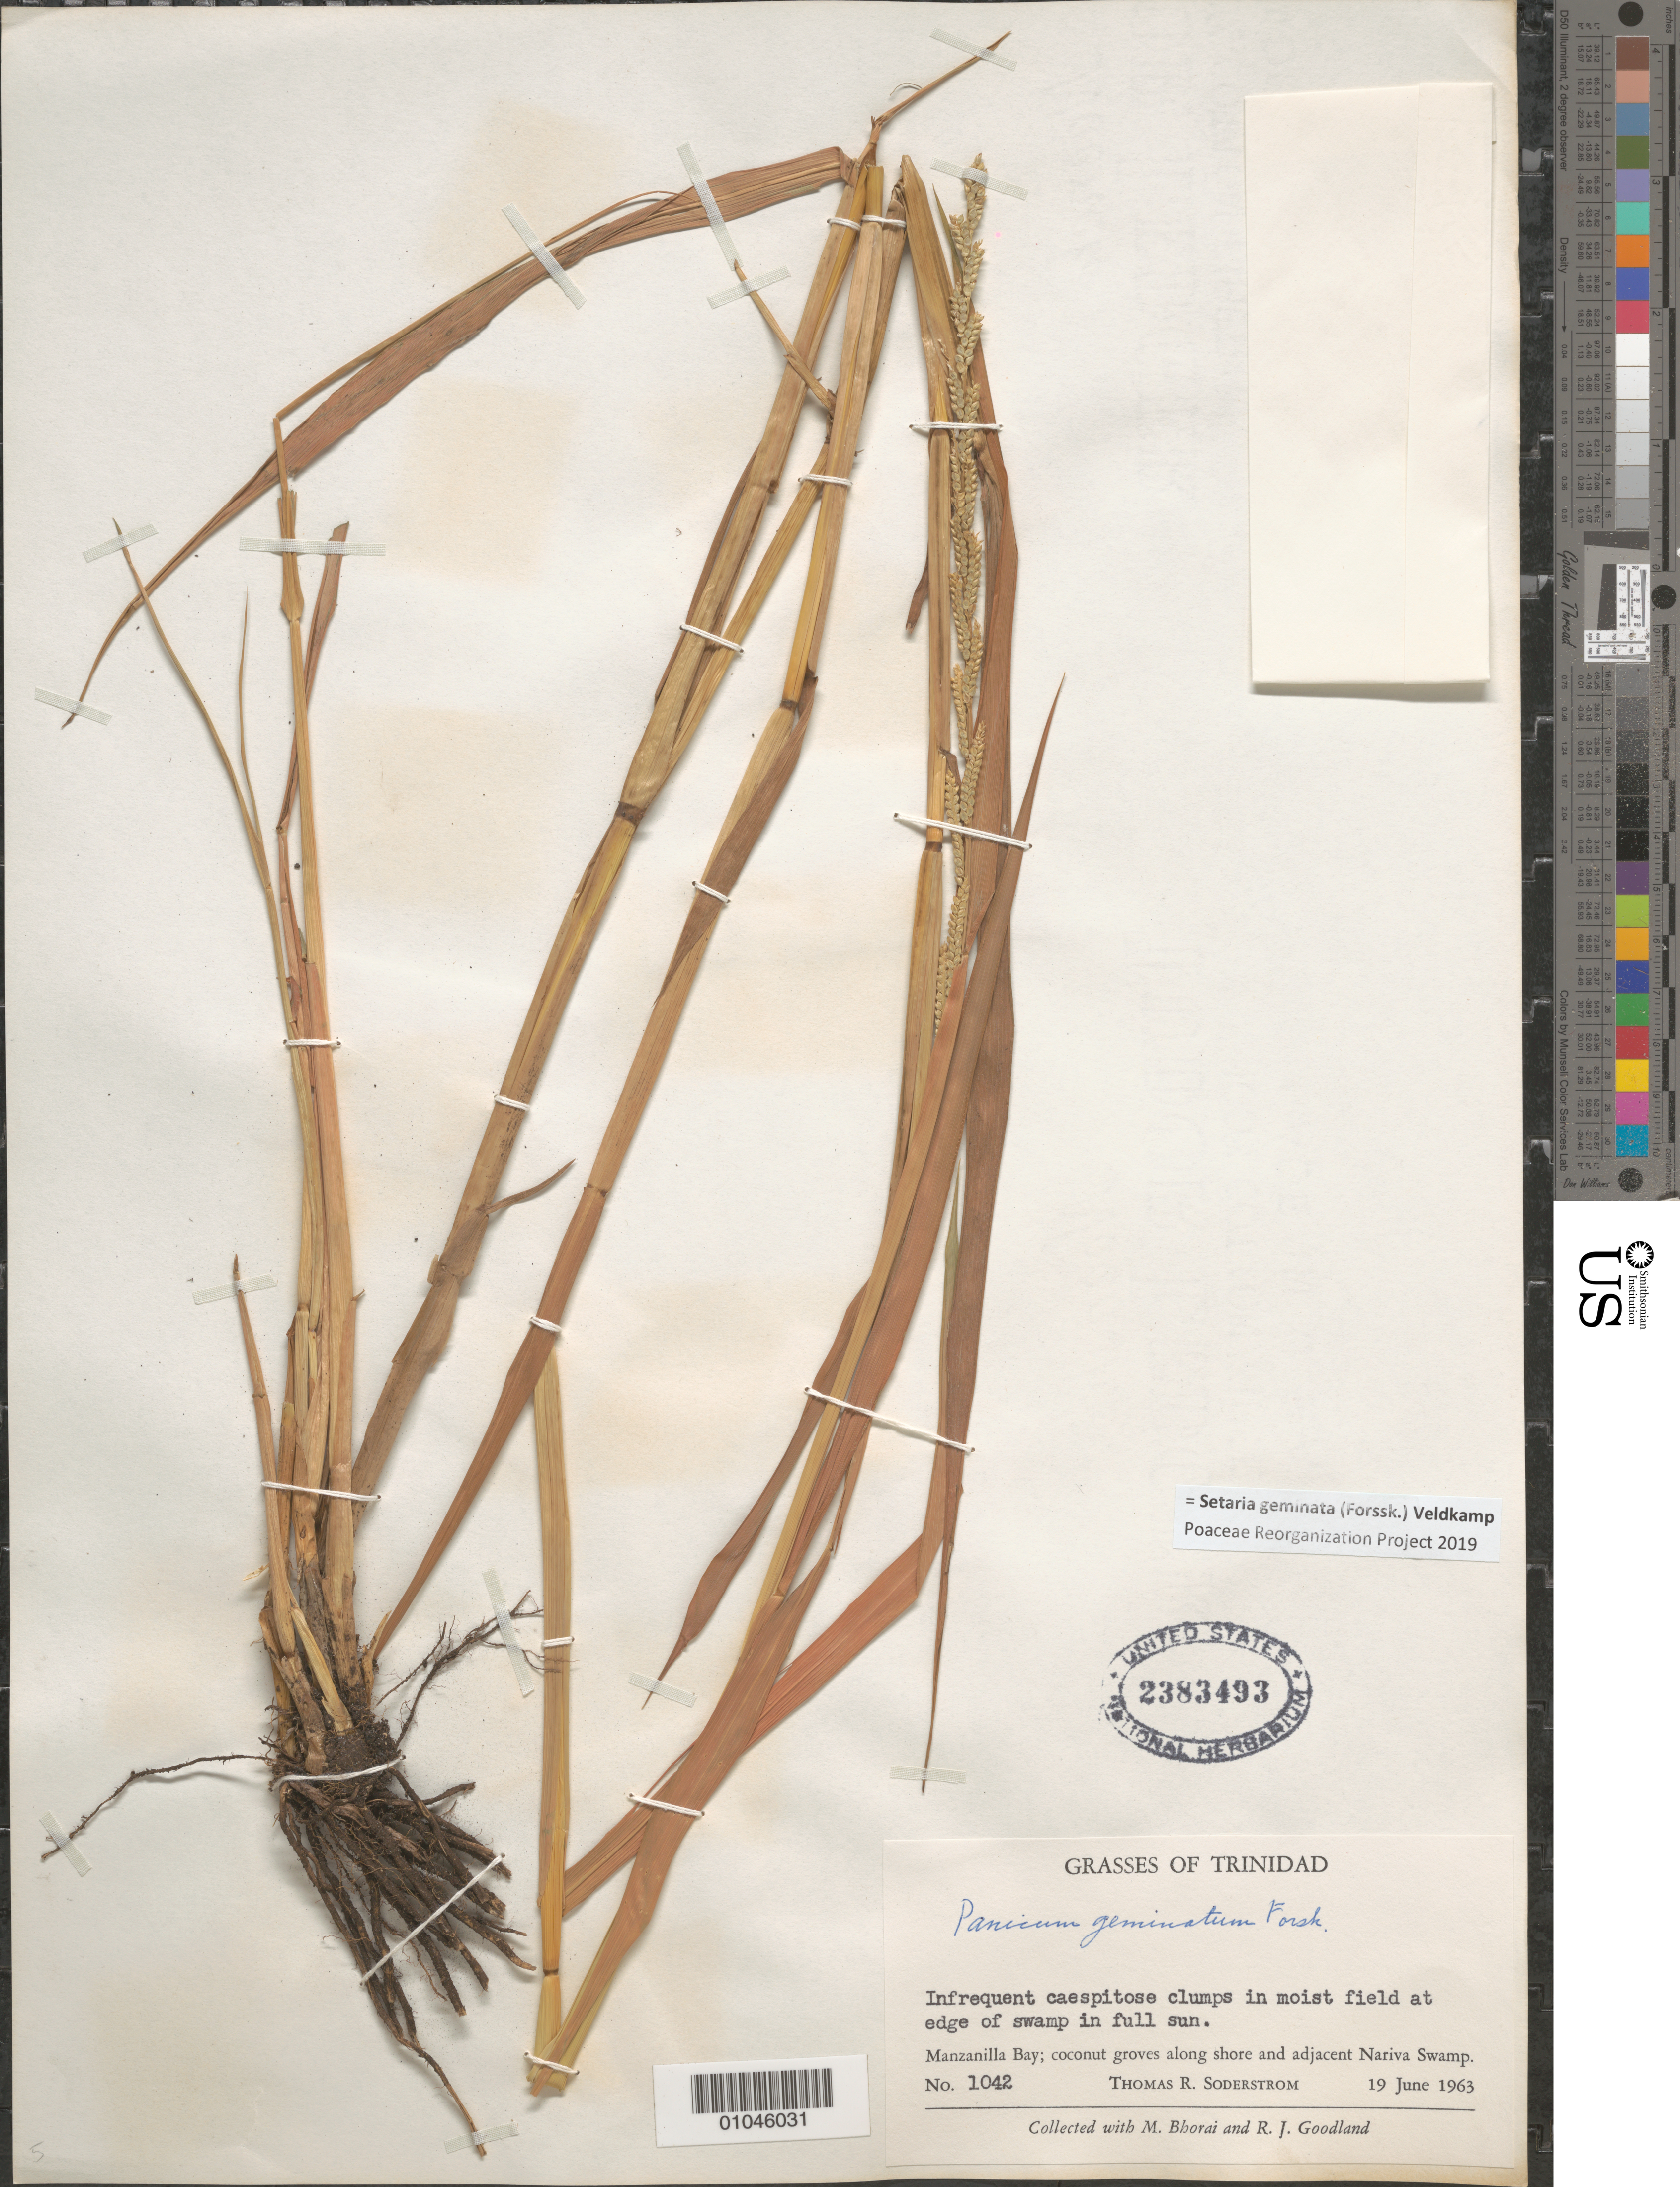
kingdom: Plantae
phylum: Tracheophyta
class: Liliopsida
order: Poales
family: Poaceae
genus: Paspalidium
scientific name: Paspalidium geminatum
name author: (Forssk.) Stapf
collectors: T. R. Soderstrom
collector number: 1042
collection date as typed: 19 Jun 1963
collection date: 1963-06-19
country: Trinidad and Tobago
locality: Infrequent caespitose clumps in moist field at edge of swamp in full sun. Manzilla Bay; coconut groves along shore and adjacent Nariva Swamp.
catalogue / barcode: US 2383493